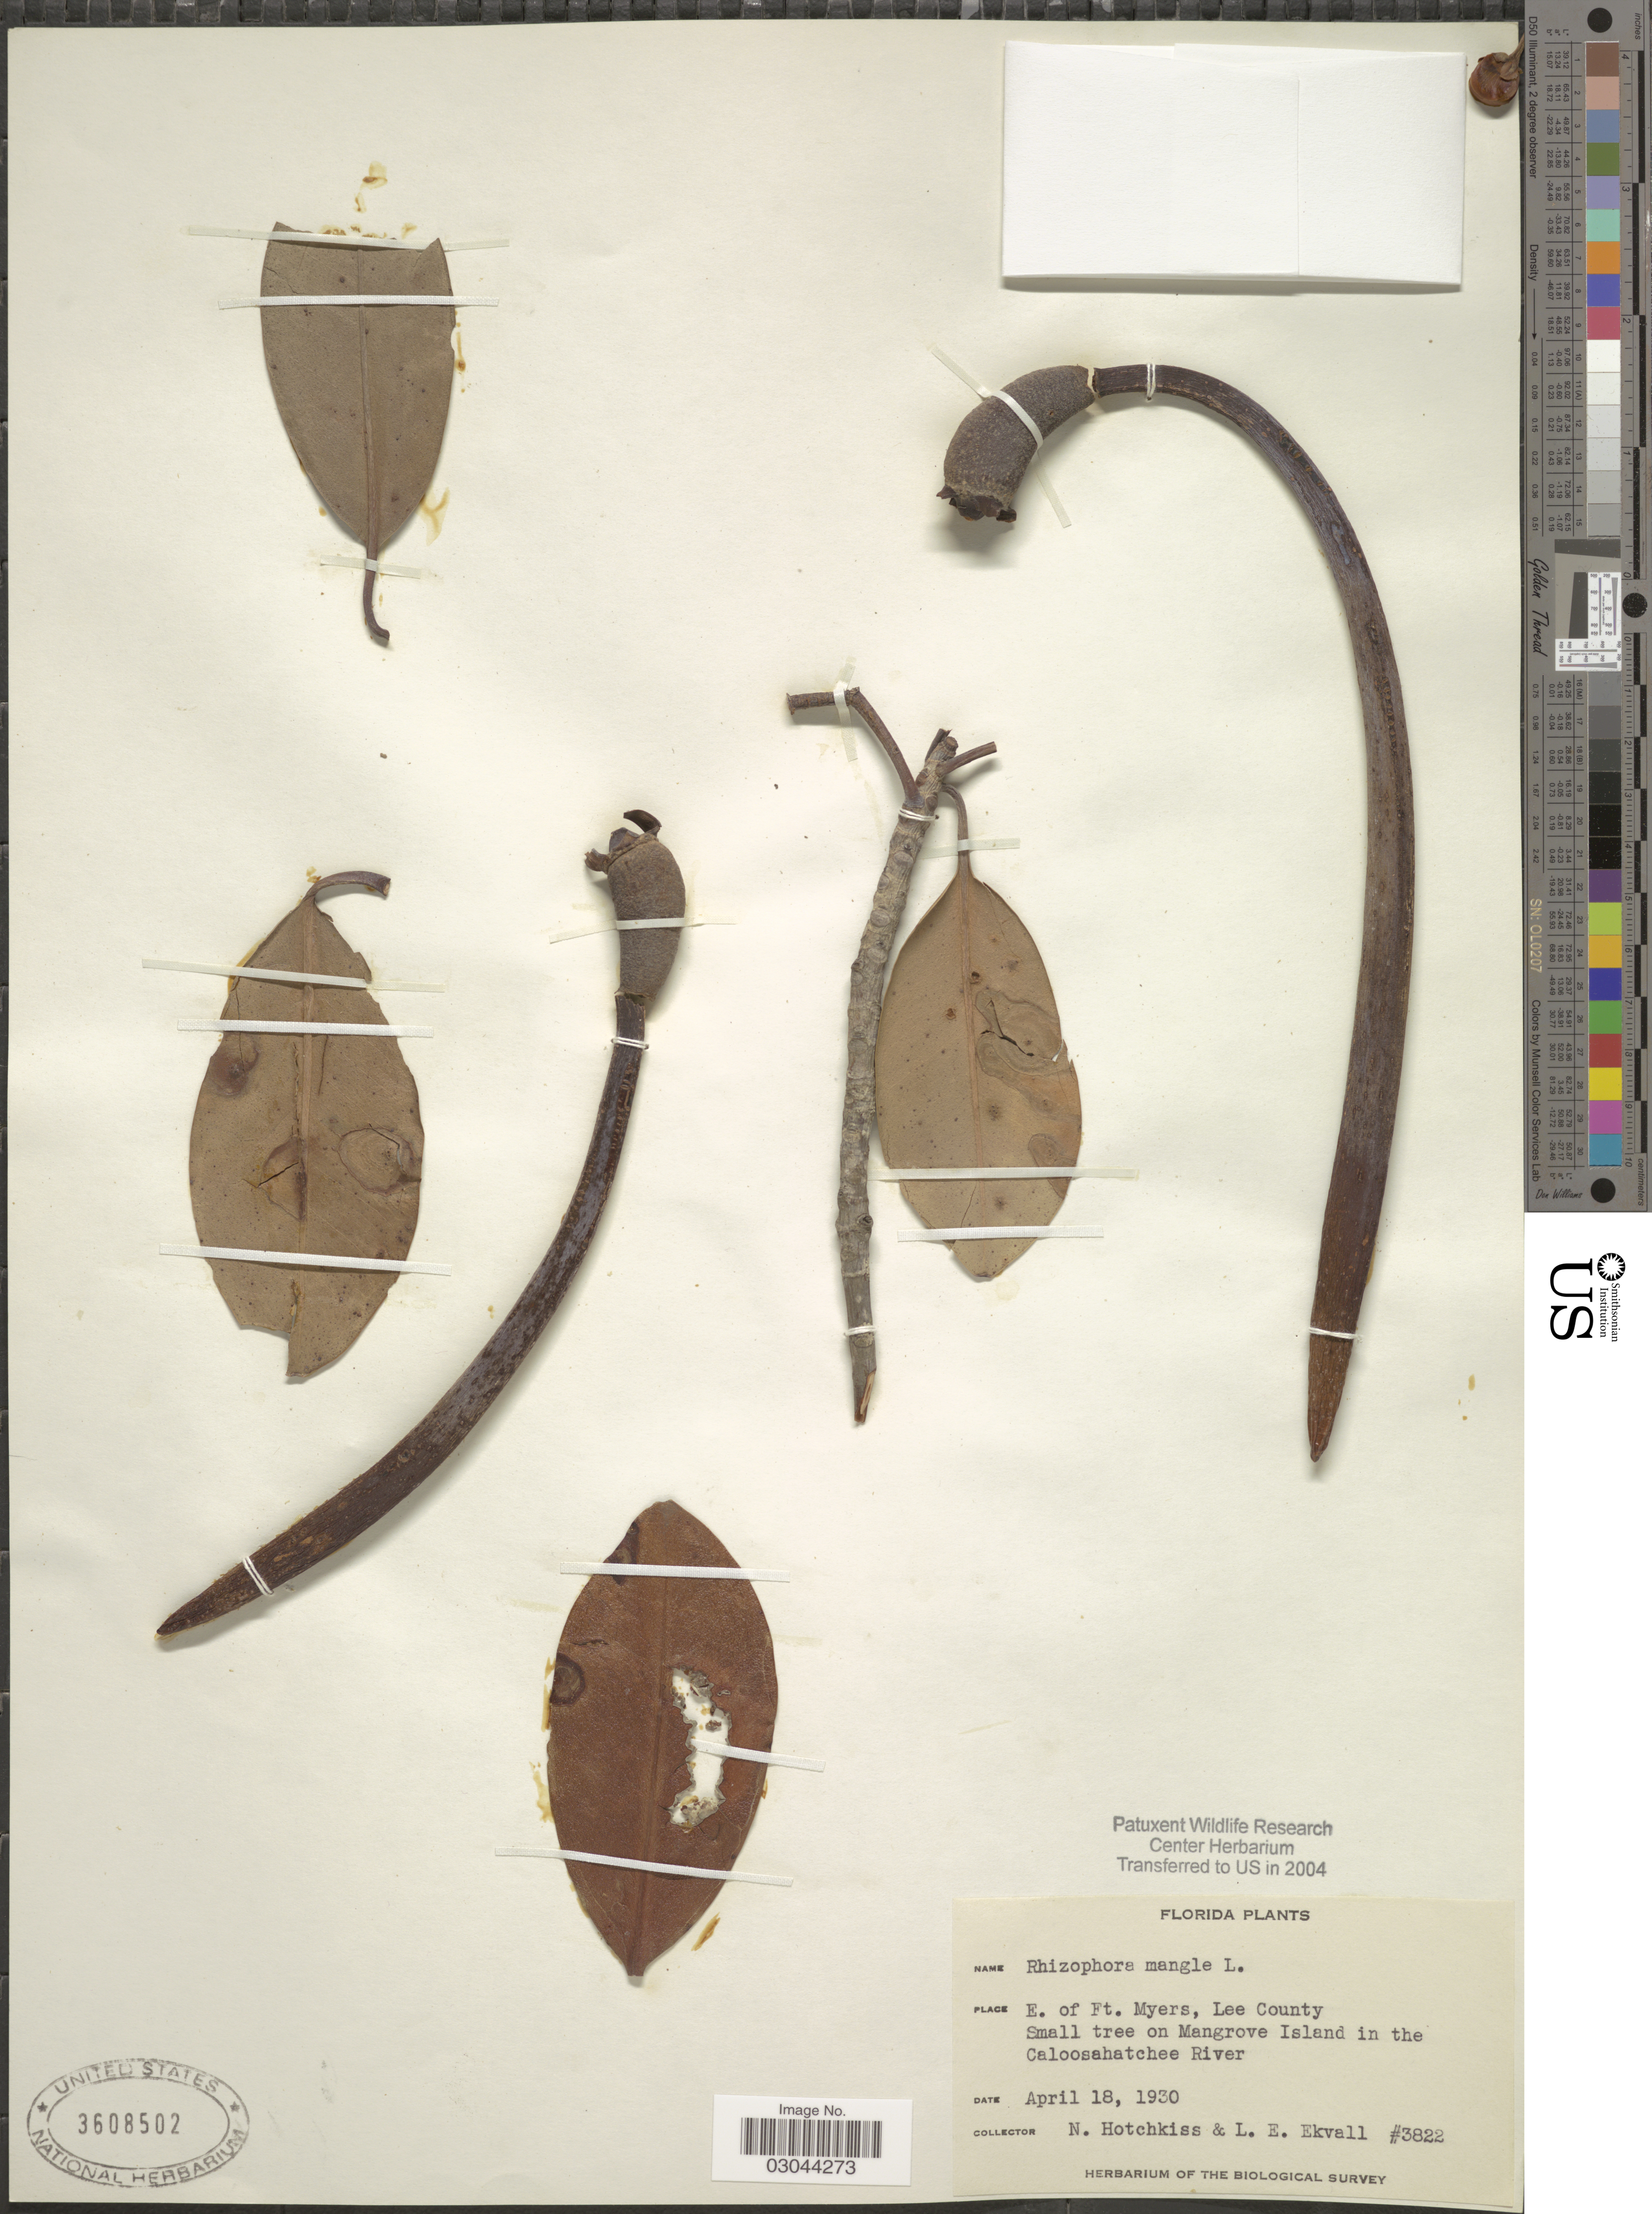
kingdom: Plantae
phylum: Tracheophyta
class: Magnoliopsida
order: Malpighiales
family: Rhizophoraceae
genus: Rhizophora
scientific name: Rhizophora mangle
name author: L.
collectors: N. Hotchkiss & L. Ekvall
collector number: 3822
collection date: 1930-04-18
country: United States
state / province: Florida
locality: E. of Ft. Myers, Lee County. On Mangrove Island in the Coloosahatchee River.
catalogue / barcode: US 3608502